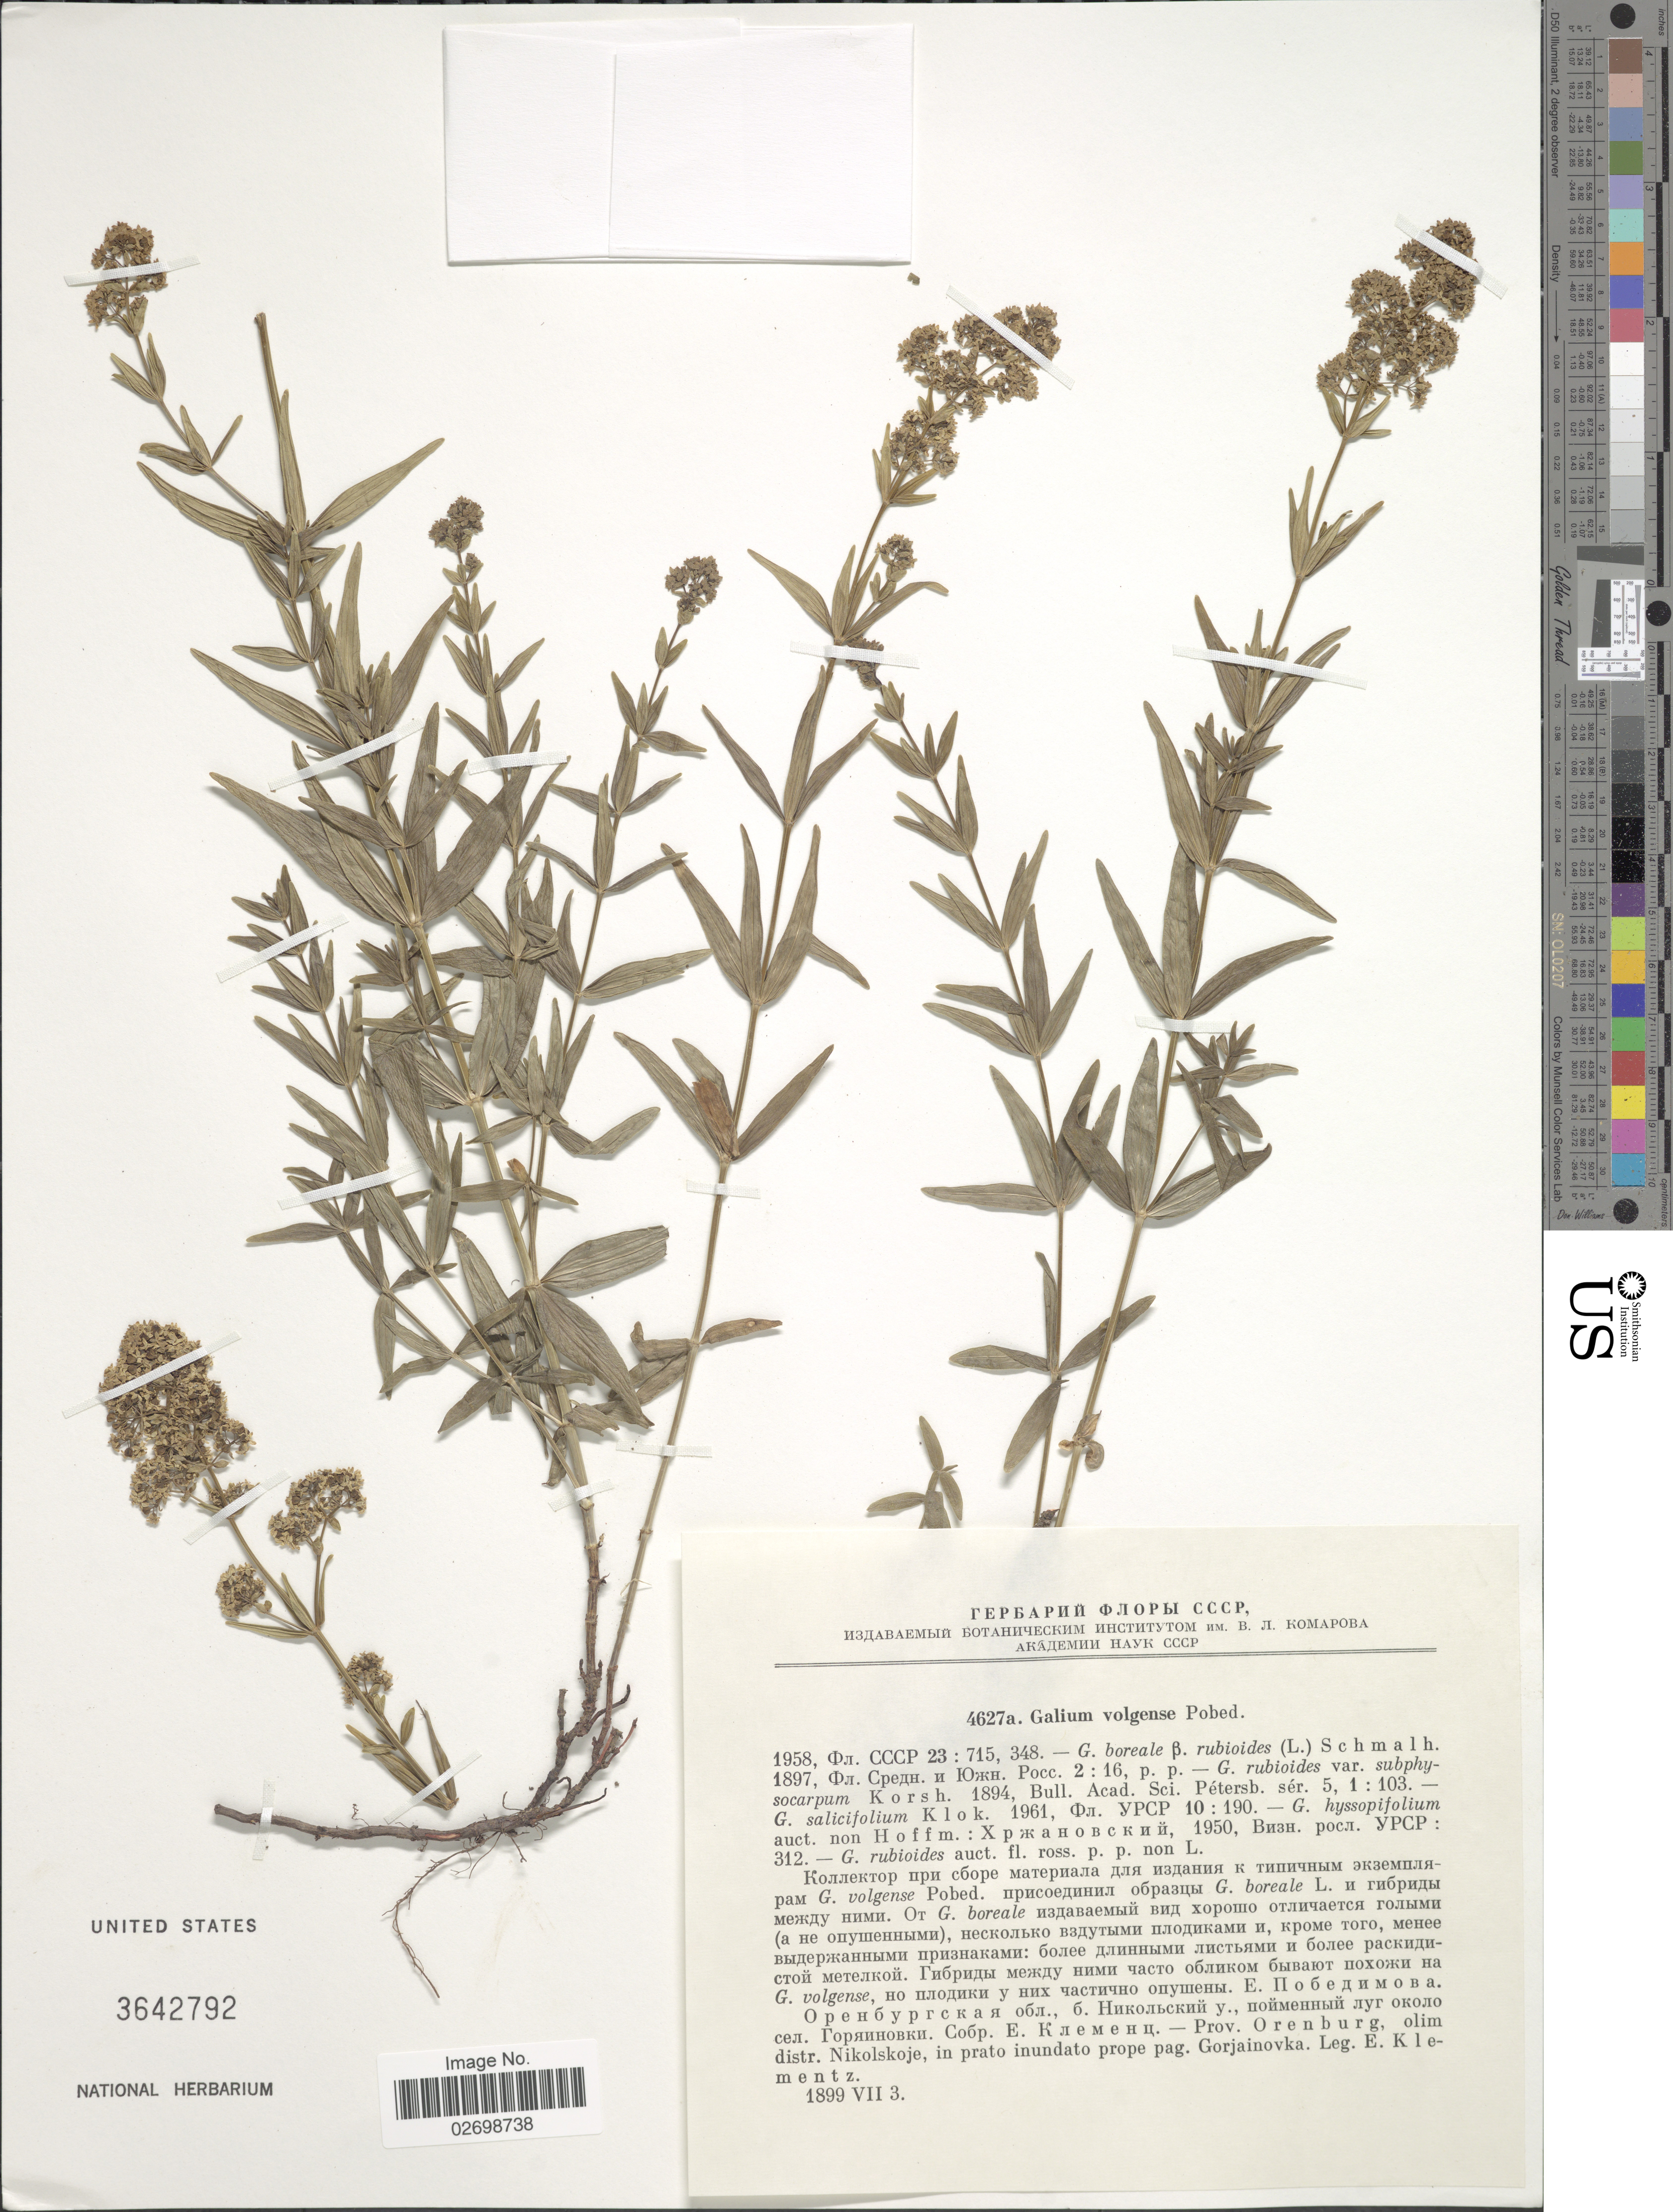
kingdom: Plantae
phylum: Tracheophyta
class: Magnoliopsida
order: Gentianales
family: Rubiaceae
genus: Galium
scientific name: Galium volgense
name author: Pobed.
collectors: E. Klementz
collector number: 4627a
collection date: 1899-07-03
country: Russian Federation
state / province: Orenburg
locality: Prov. Orenburg, olim distr. Nikolskoje, in prato inundato prope pag. Gorjainovka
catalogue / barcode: US 3642792